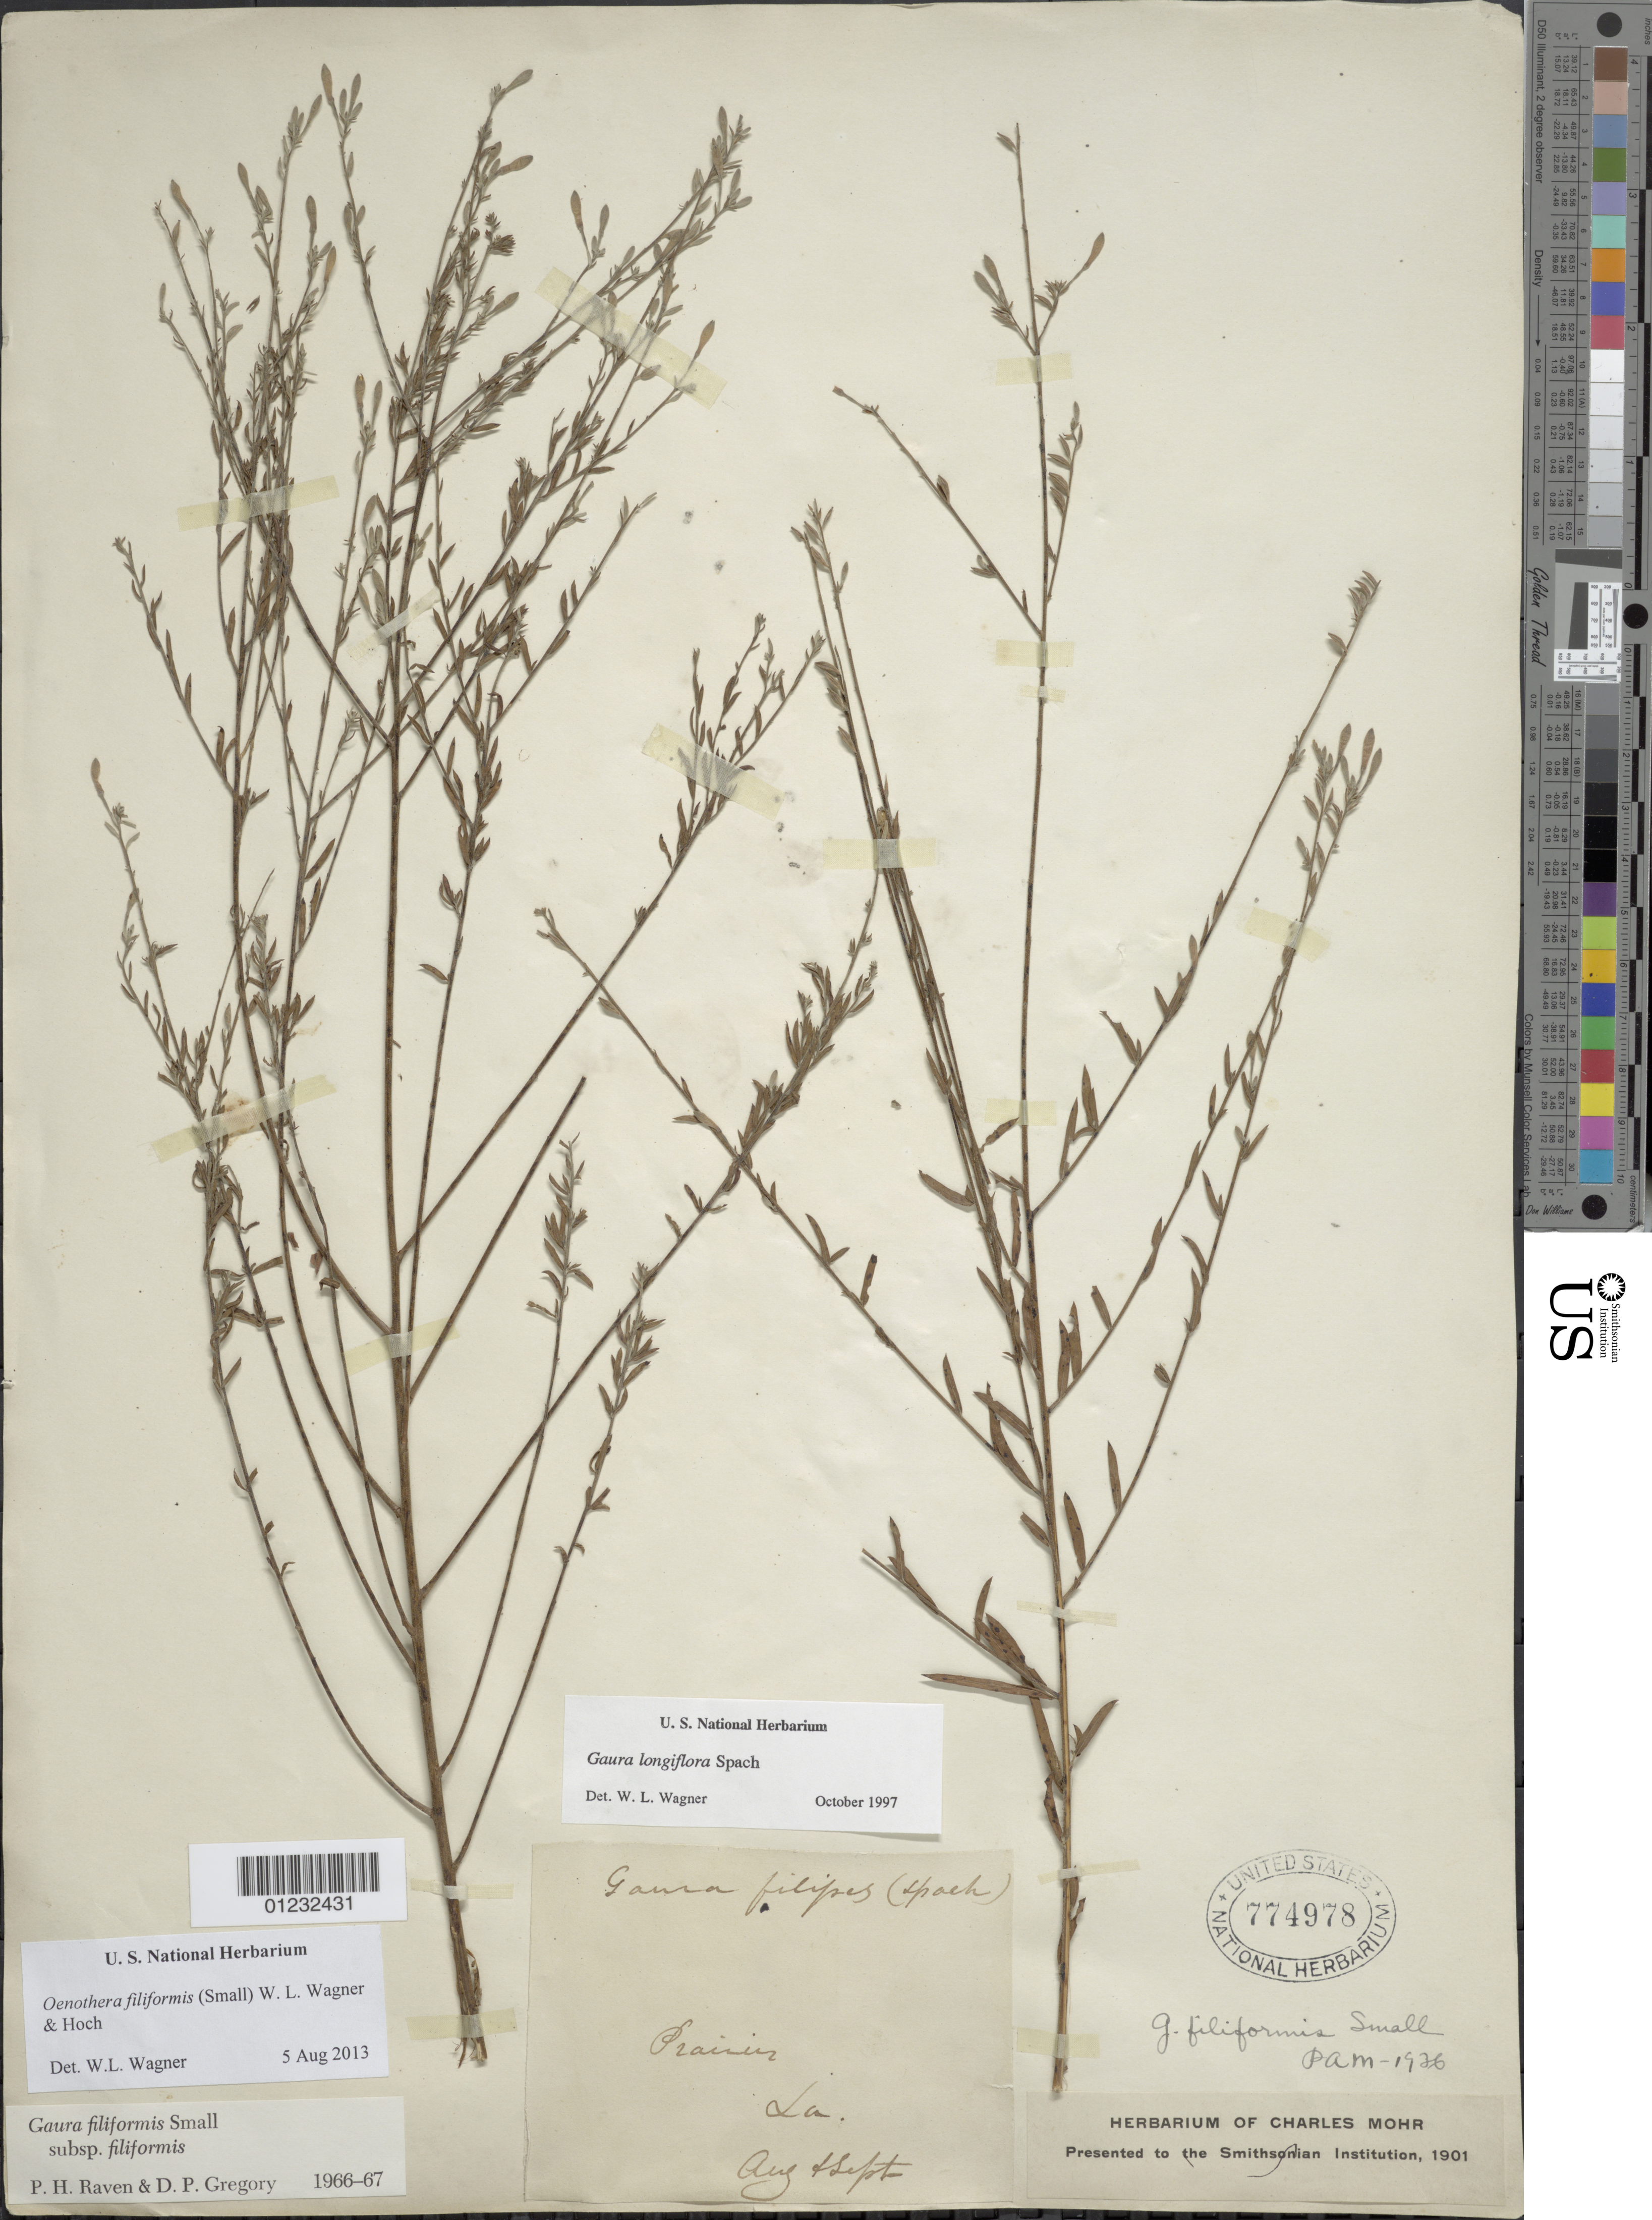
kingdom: Plantae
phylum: Tracheophyta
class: Magnoliopsida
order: Myrtales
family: Onagraceae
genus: Oenothera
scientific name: Oenothera filiformis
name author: (Small) W.L. Wagner & Hoch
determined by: Wagner, W. L., (BOT), Smithsonian Institution - National Museum of Natural History (UNITED STATES)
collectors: Mohr herbarium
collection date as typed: Aug ---- to -- Sep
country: United States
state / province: Louisiana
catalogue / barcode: US 774978